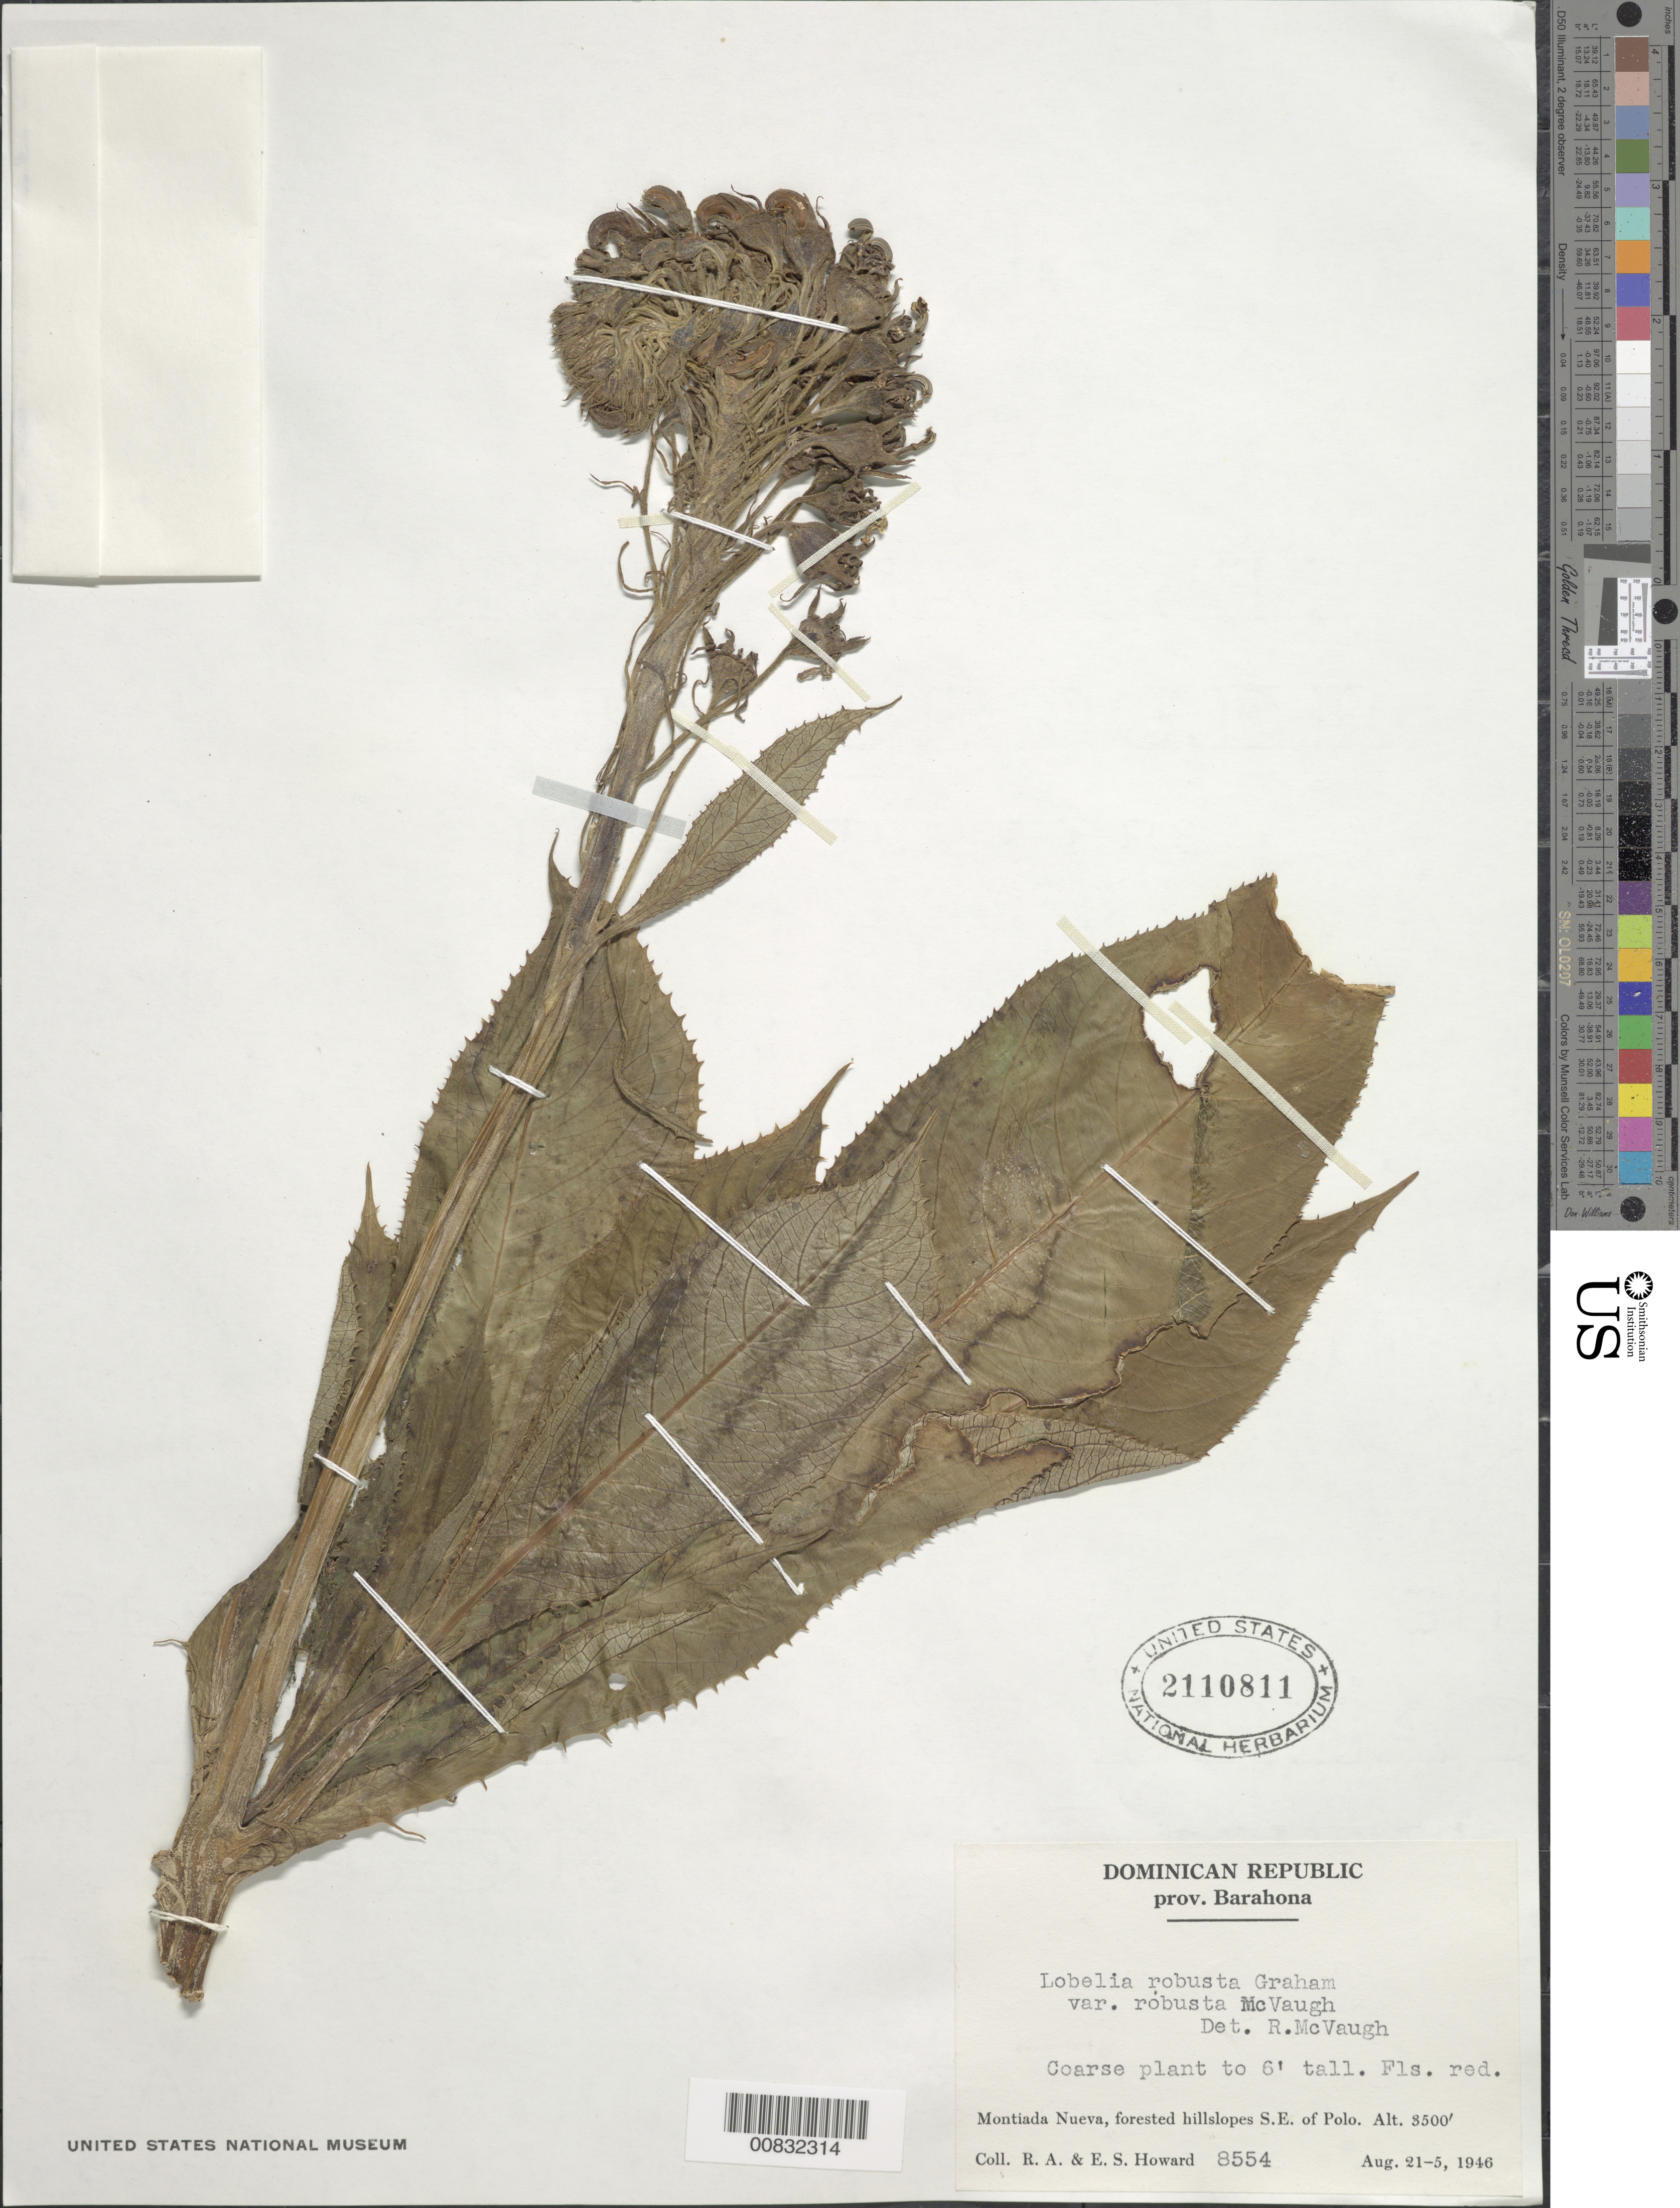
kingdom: Plantae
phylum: Tracheophyta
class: Magnoliopsida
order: Asterales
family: Campanulaceae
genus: Lobelia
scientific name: Lobelia robusta var. robusta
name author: Graham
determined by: McVaugh, R.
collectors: R. A. Howard & E. S. Howard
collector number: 8554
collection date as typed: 21 Aug 1946 to 25 Aug 1946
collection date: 1946-08-21/1946-08-25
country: Dominican Republic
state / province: Barahona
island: Hispaniola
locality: Montiada Nueva, SE of Polo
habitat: Forested hillslopes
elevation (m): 1067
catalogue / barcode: US 2110811